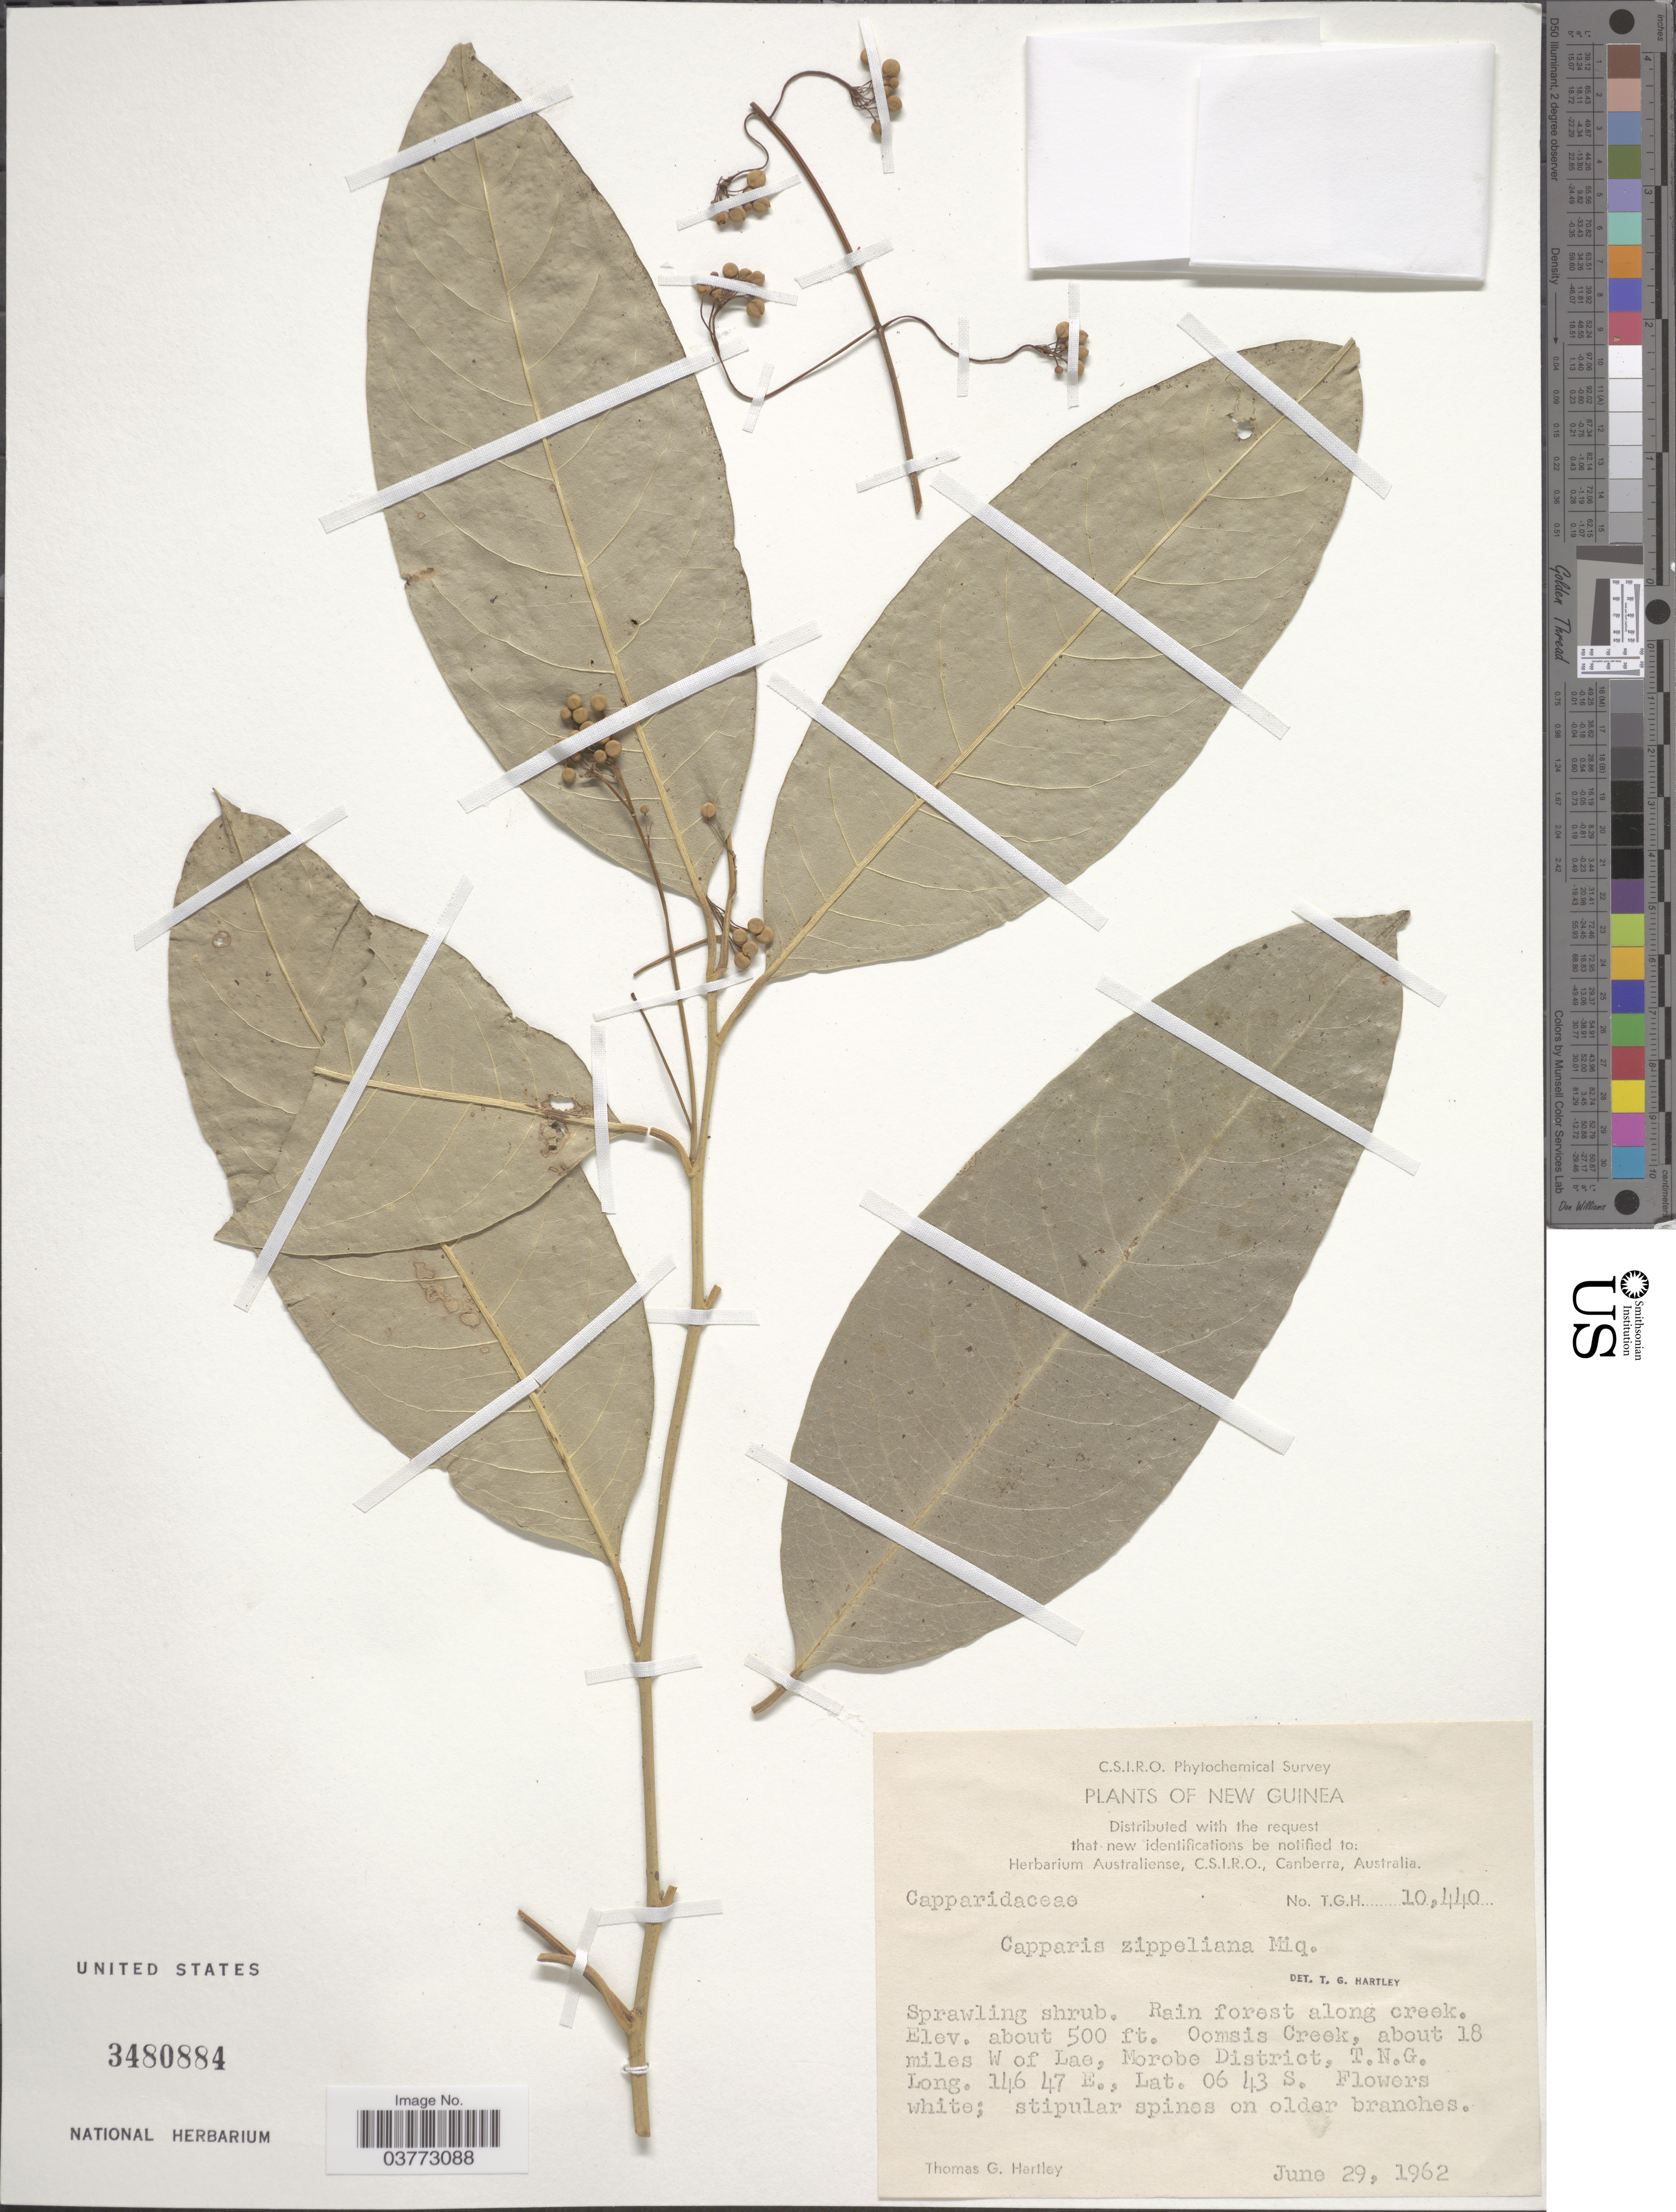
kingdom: Plantae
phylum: Tracheophyta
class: Magnoliopsida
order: Brassicales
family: Capparaceae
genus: Capparis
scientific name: Capparis zippeliana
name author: Miq.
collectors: T. G. Hartley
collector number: TGH10440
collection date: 1962-06-29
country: Papua New Guinea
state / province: Morobe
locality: New Guinea. Oomsis Creek, about 18 miles W of Lae, Morobe District, T. N. G.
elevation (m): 152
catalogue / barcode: US 3480884